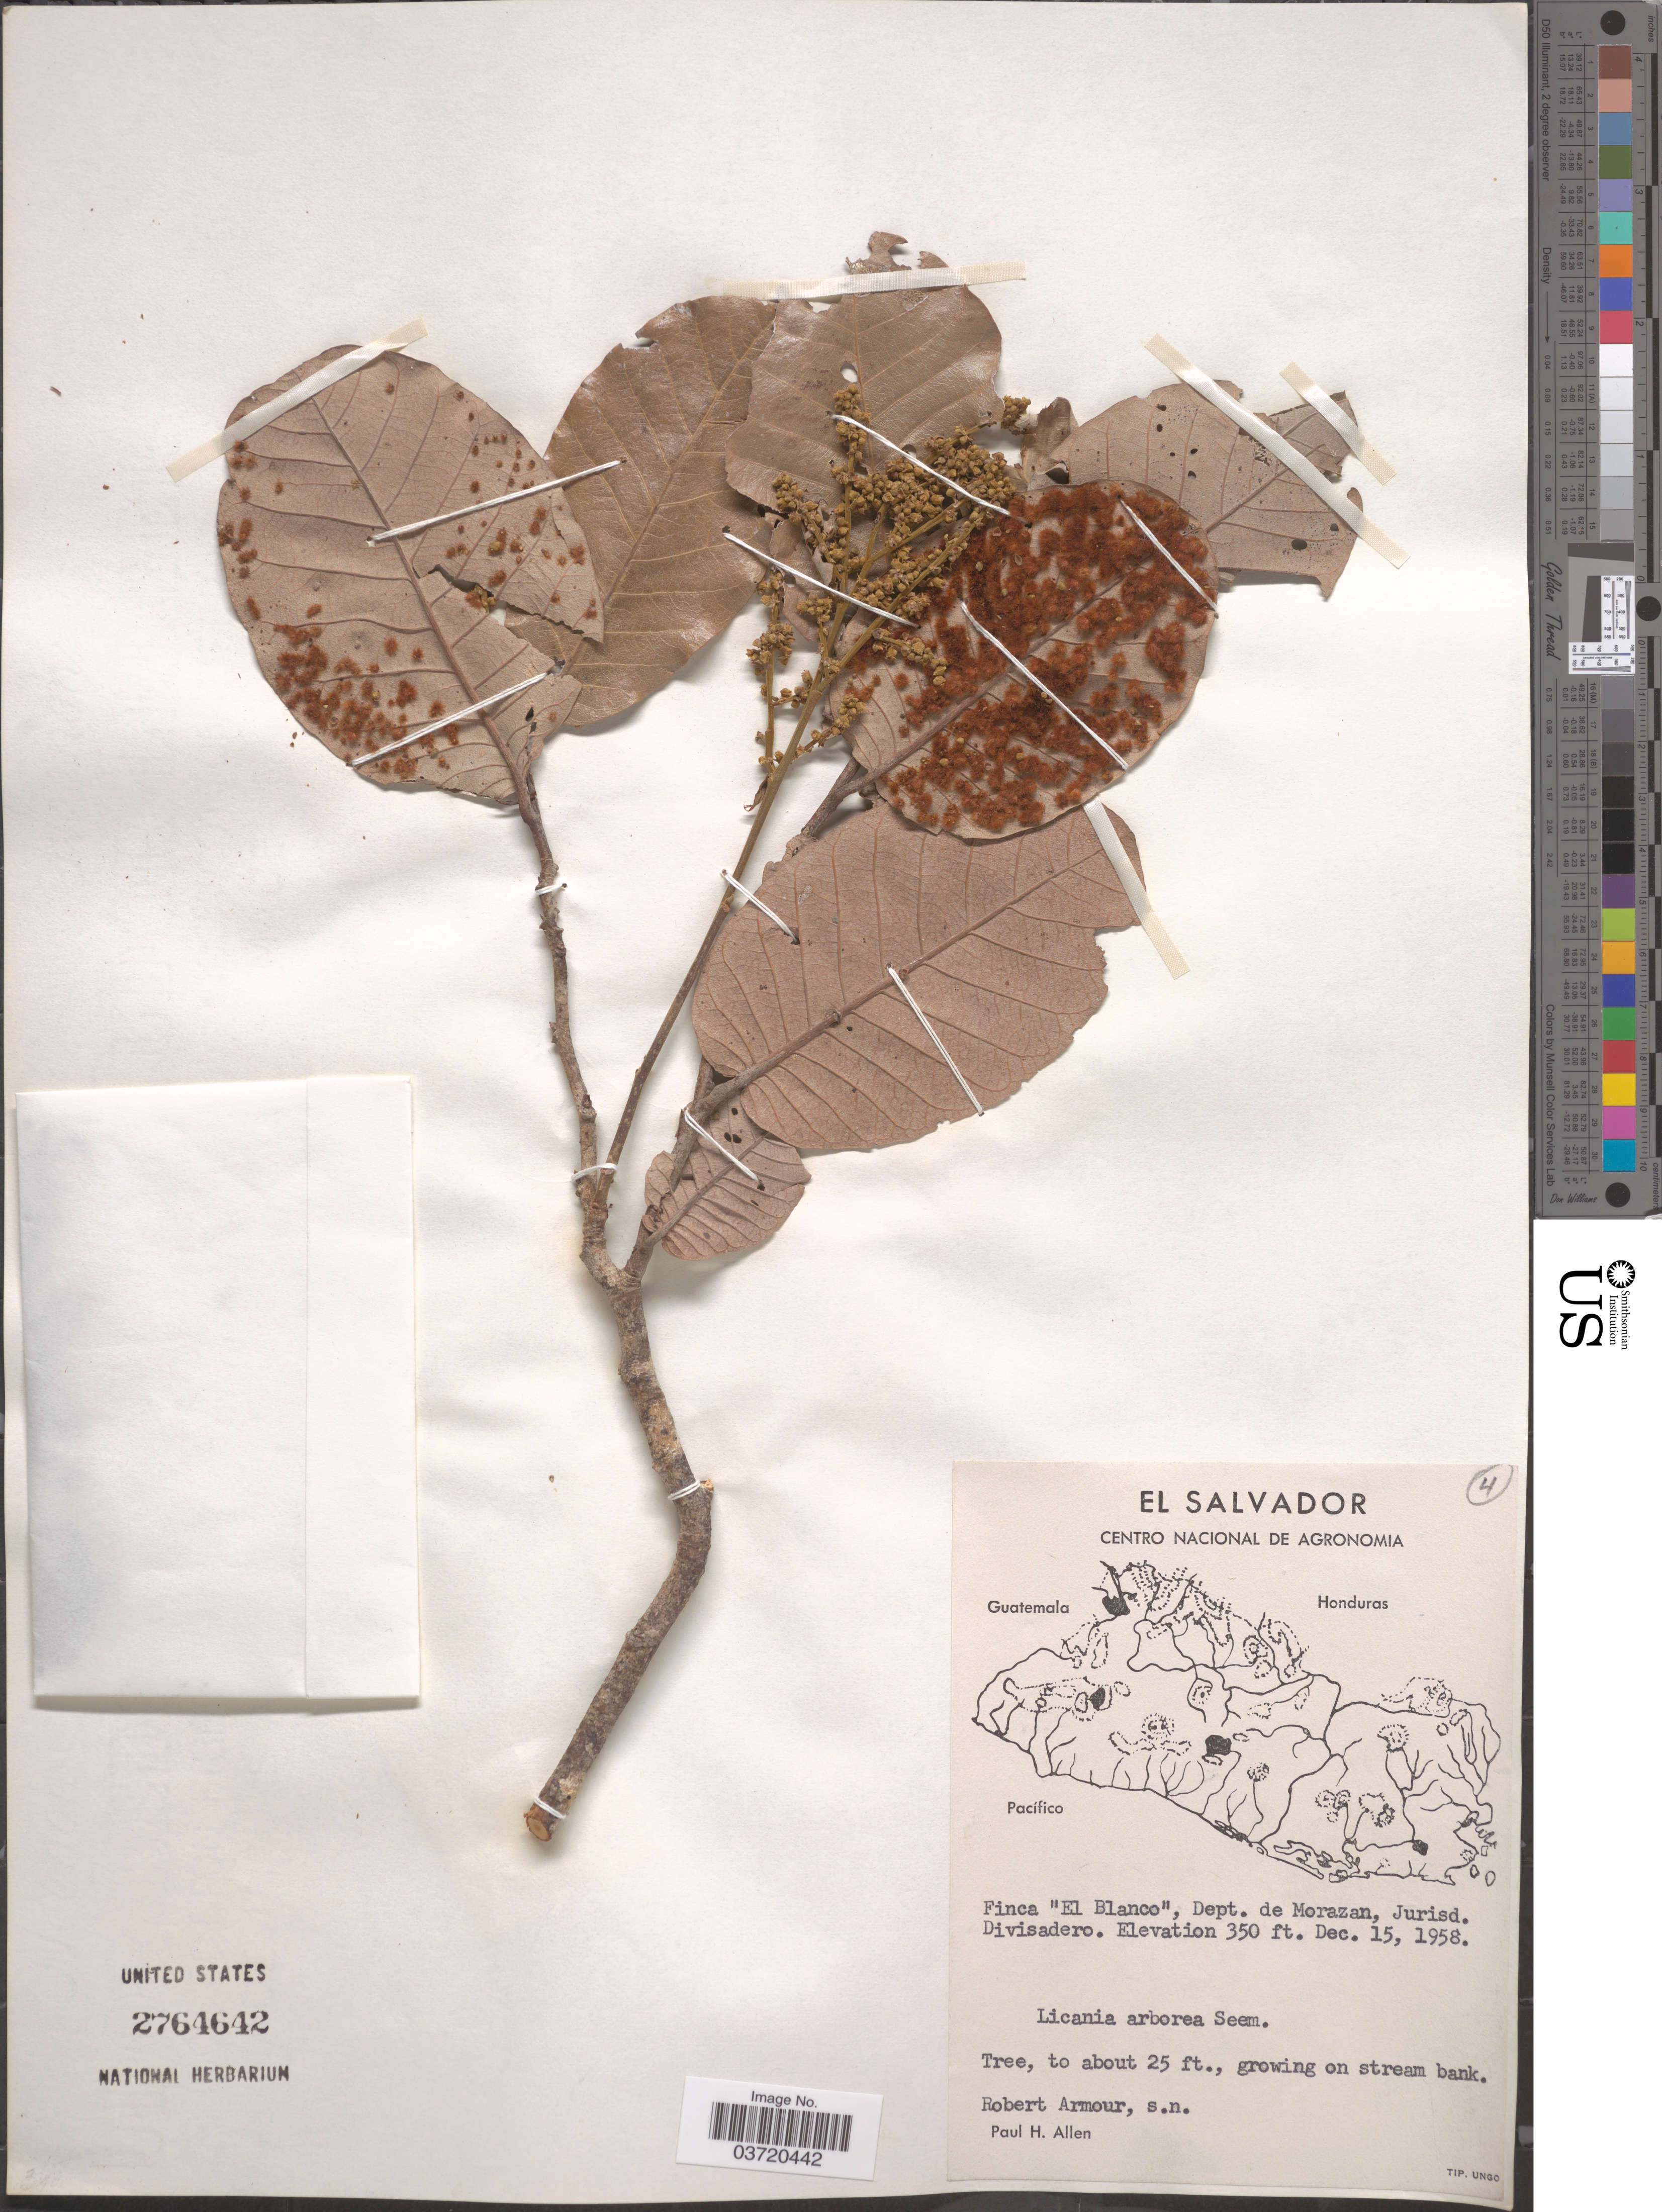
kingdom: Plantae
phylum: Tracheophyta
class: Magnoliopsida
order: Malpighiales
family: Chrysobalanaceae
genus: Microdesmia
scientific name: Microdesmia arborea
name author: (Seem.) Sothers & Prance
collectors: R. Armour & P. H. Allen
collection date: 1958-12-15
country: El Salvador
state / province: Morazan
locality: Finca 'El Blanco', Dept. de Morazan, Jurisd. Divisadero.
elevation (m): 107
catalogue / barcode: US 2764642